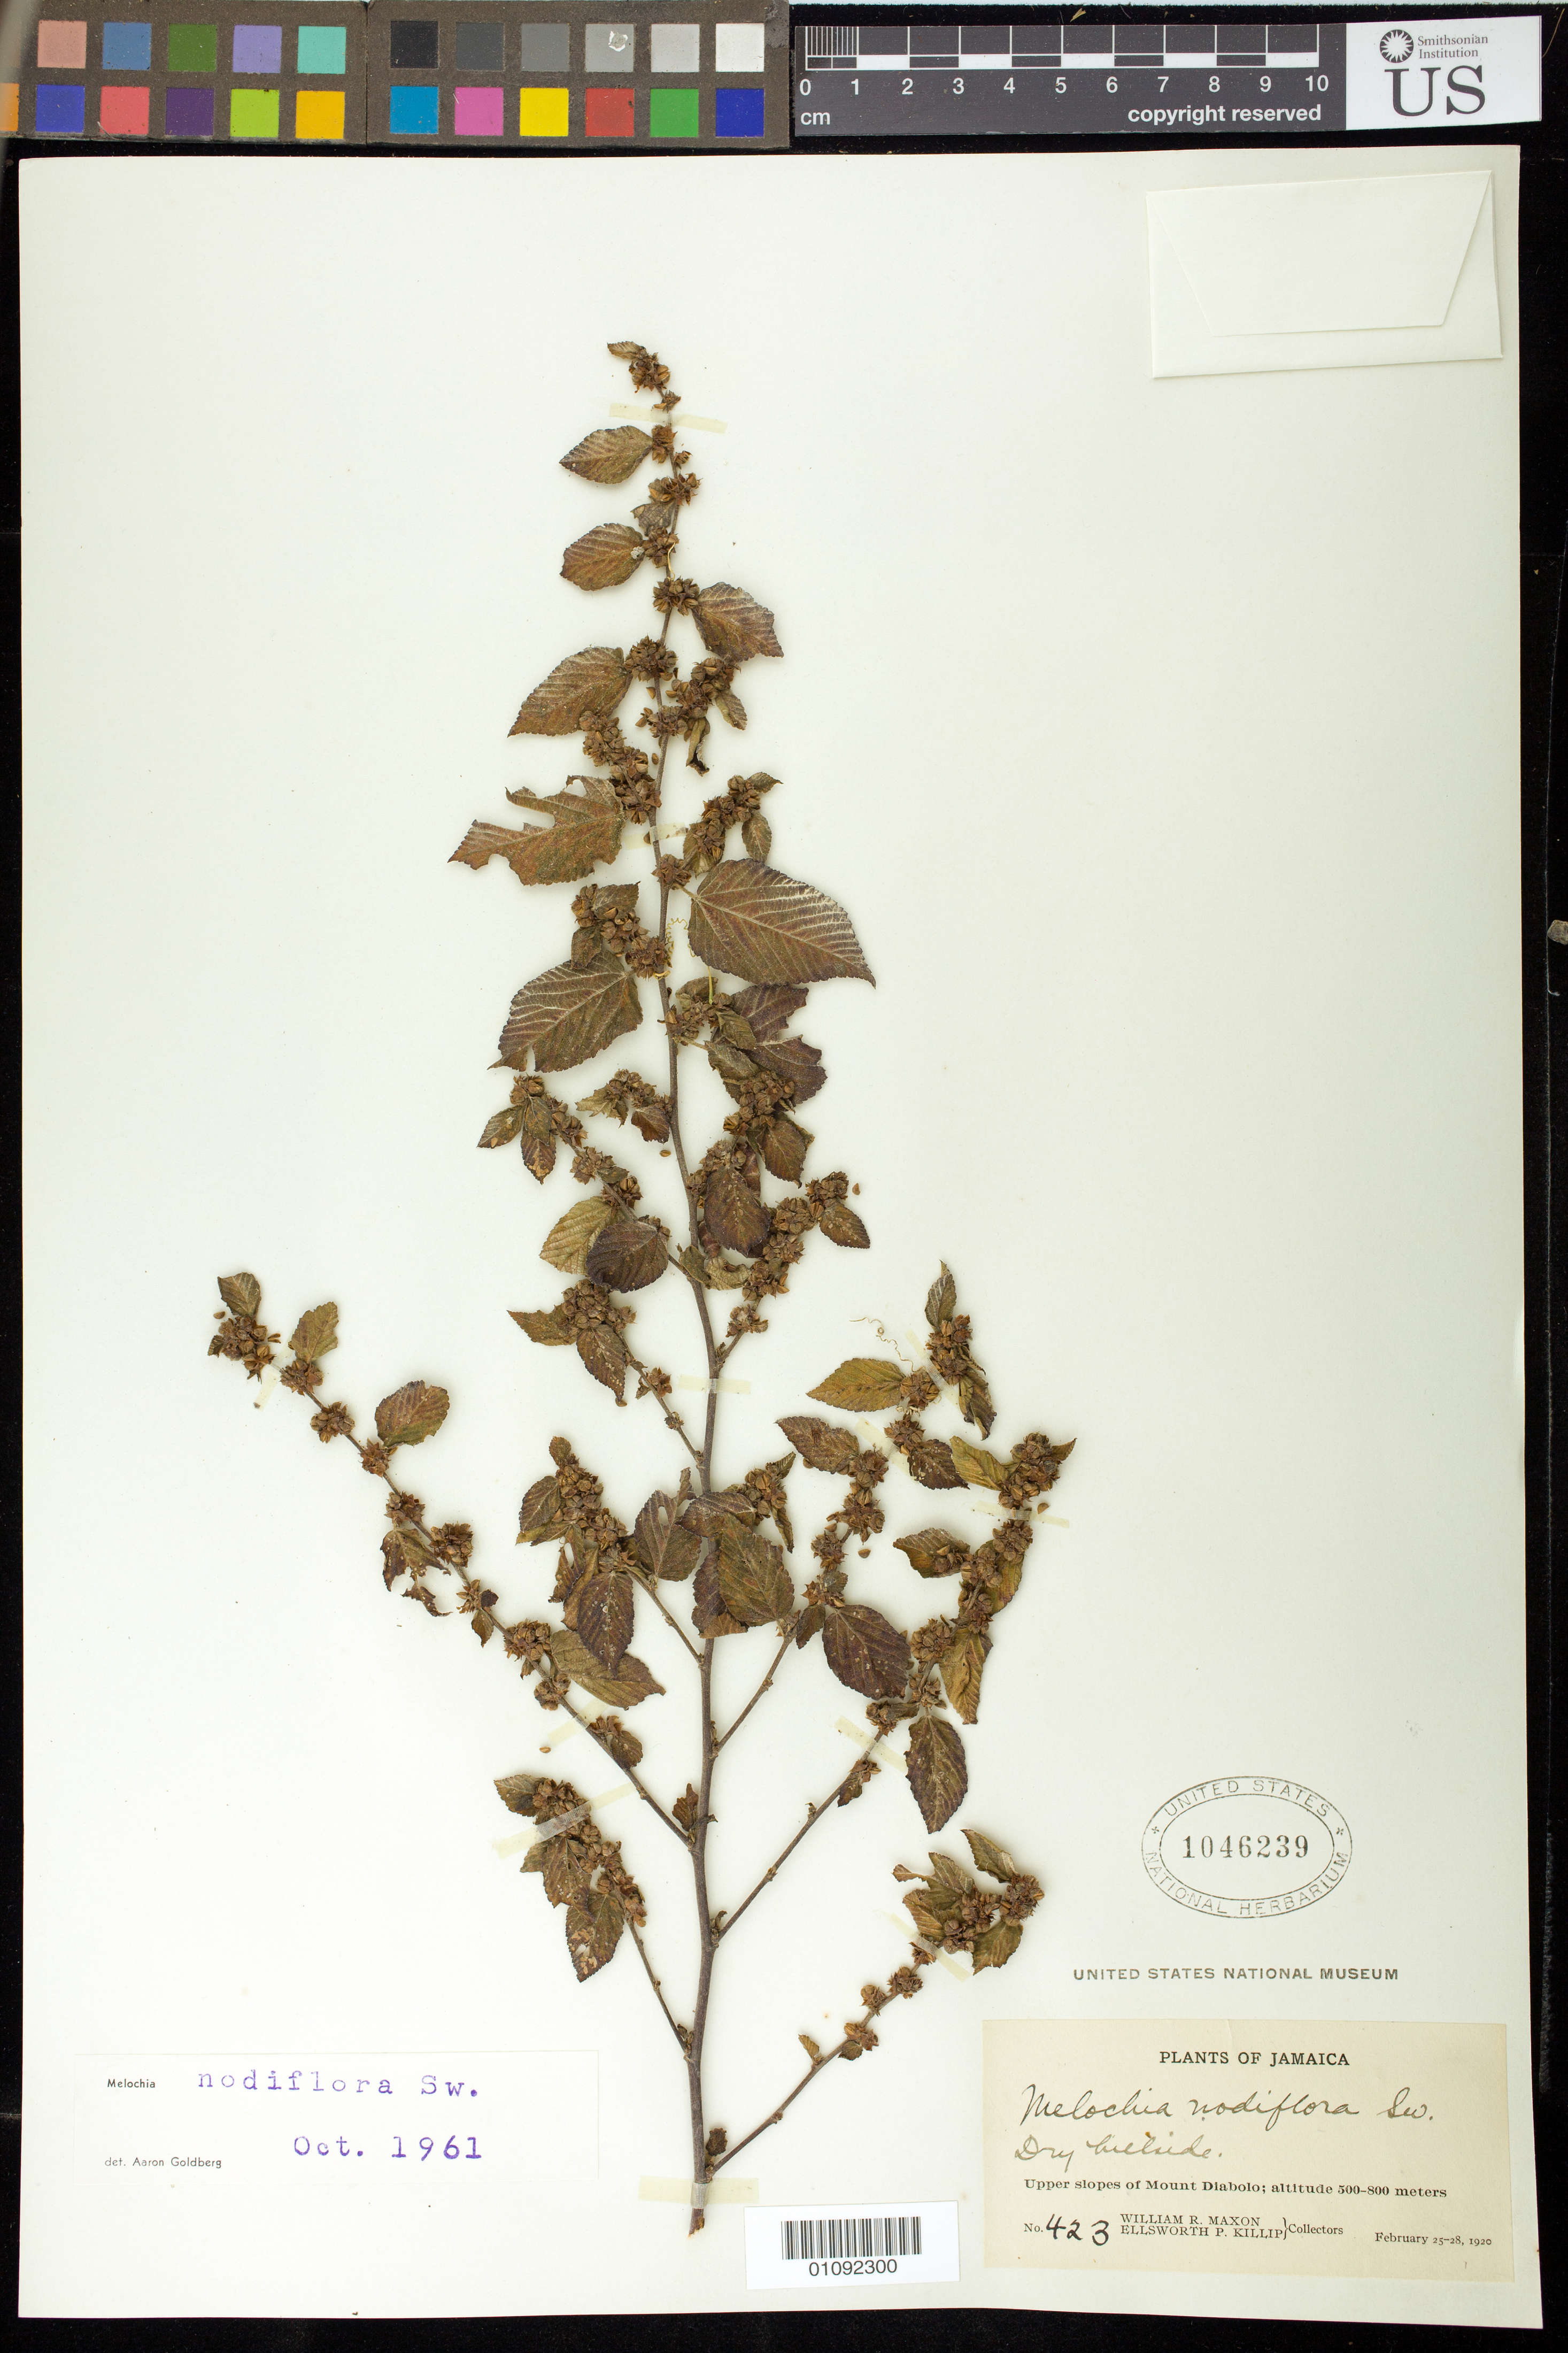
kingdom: Plantae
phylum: Tracheophyta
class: Magnoliopsida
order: Malvales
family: Malvaceae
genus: Melochia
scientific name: Melochia nodiflora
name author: Sw.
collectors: W. R. Maxon & E. P. Killip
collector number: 423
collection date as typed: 25 Feb 1920 to 28 Feb 1920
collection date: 1920-02-25/1920-02-28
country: Jamaica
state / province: Saint Catherine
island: Jamaica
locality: Upper slopes of Mount Diabolo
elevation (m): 500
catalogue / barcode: US 1046239